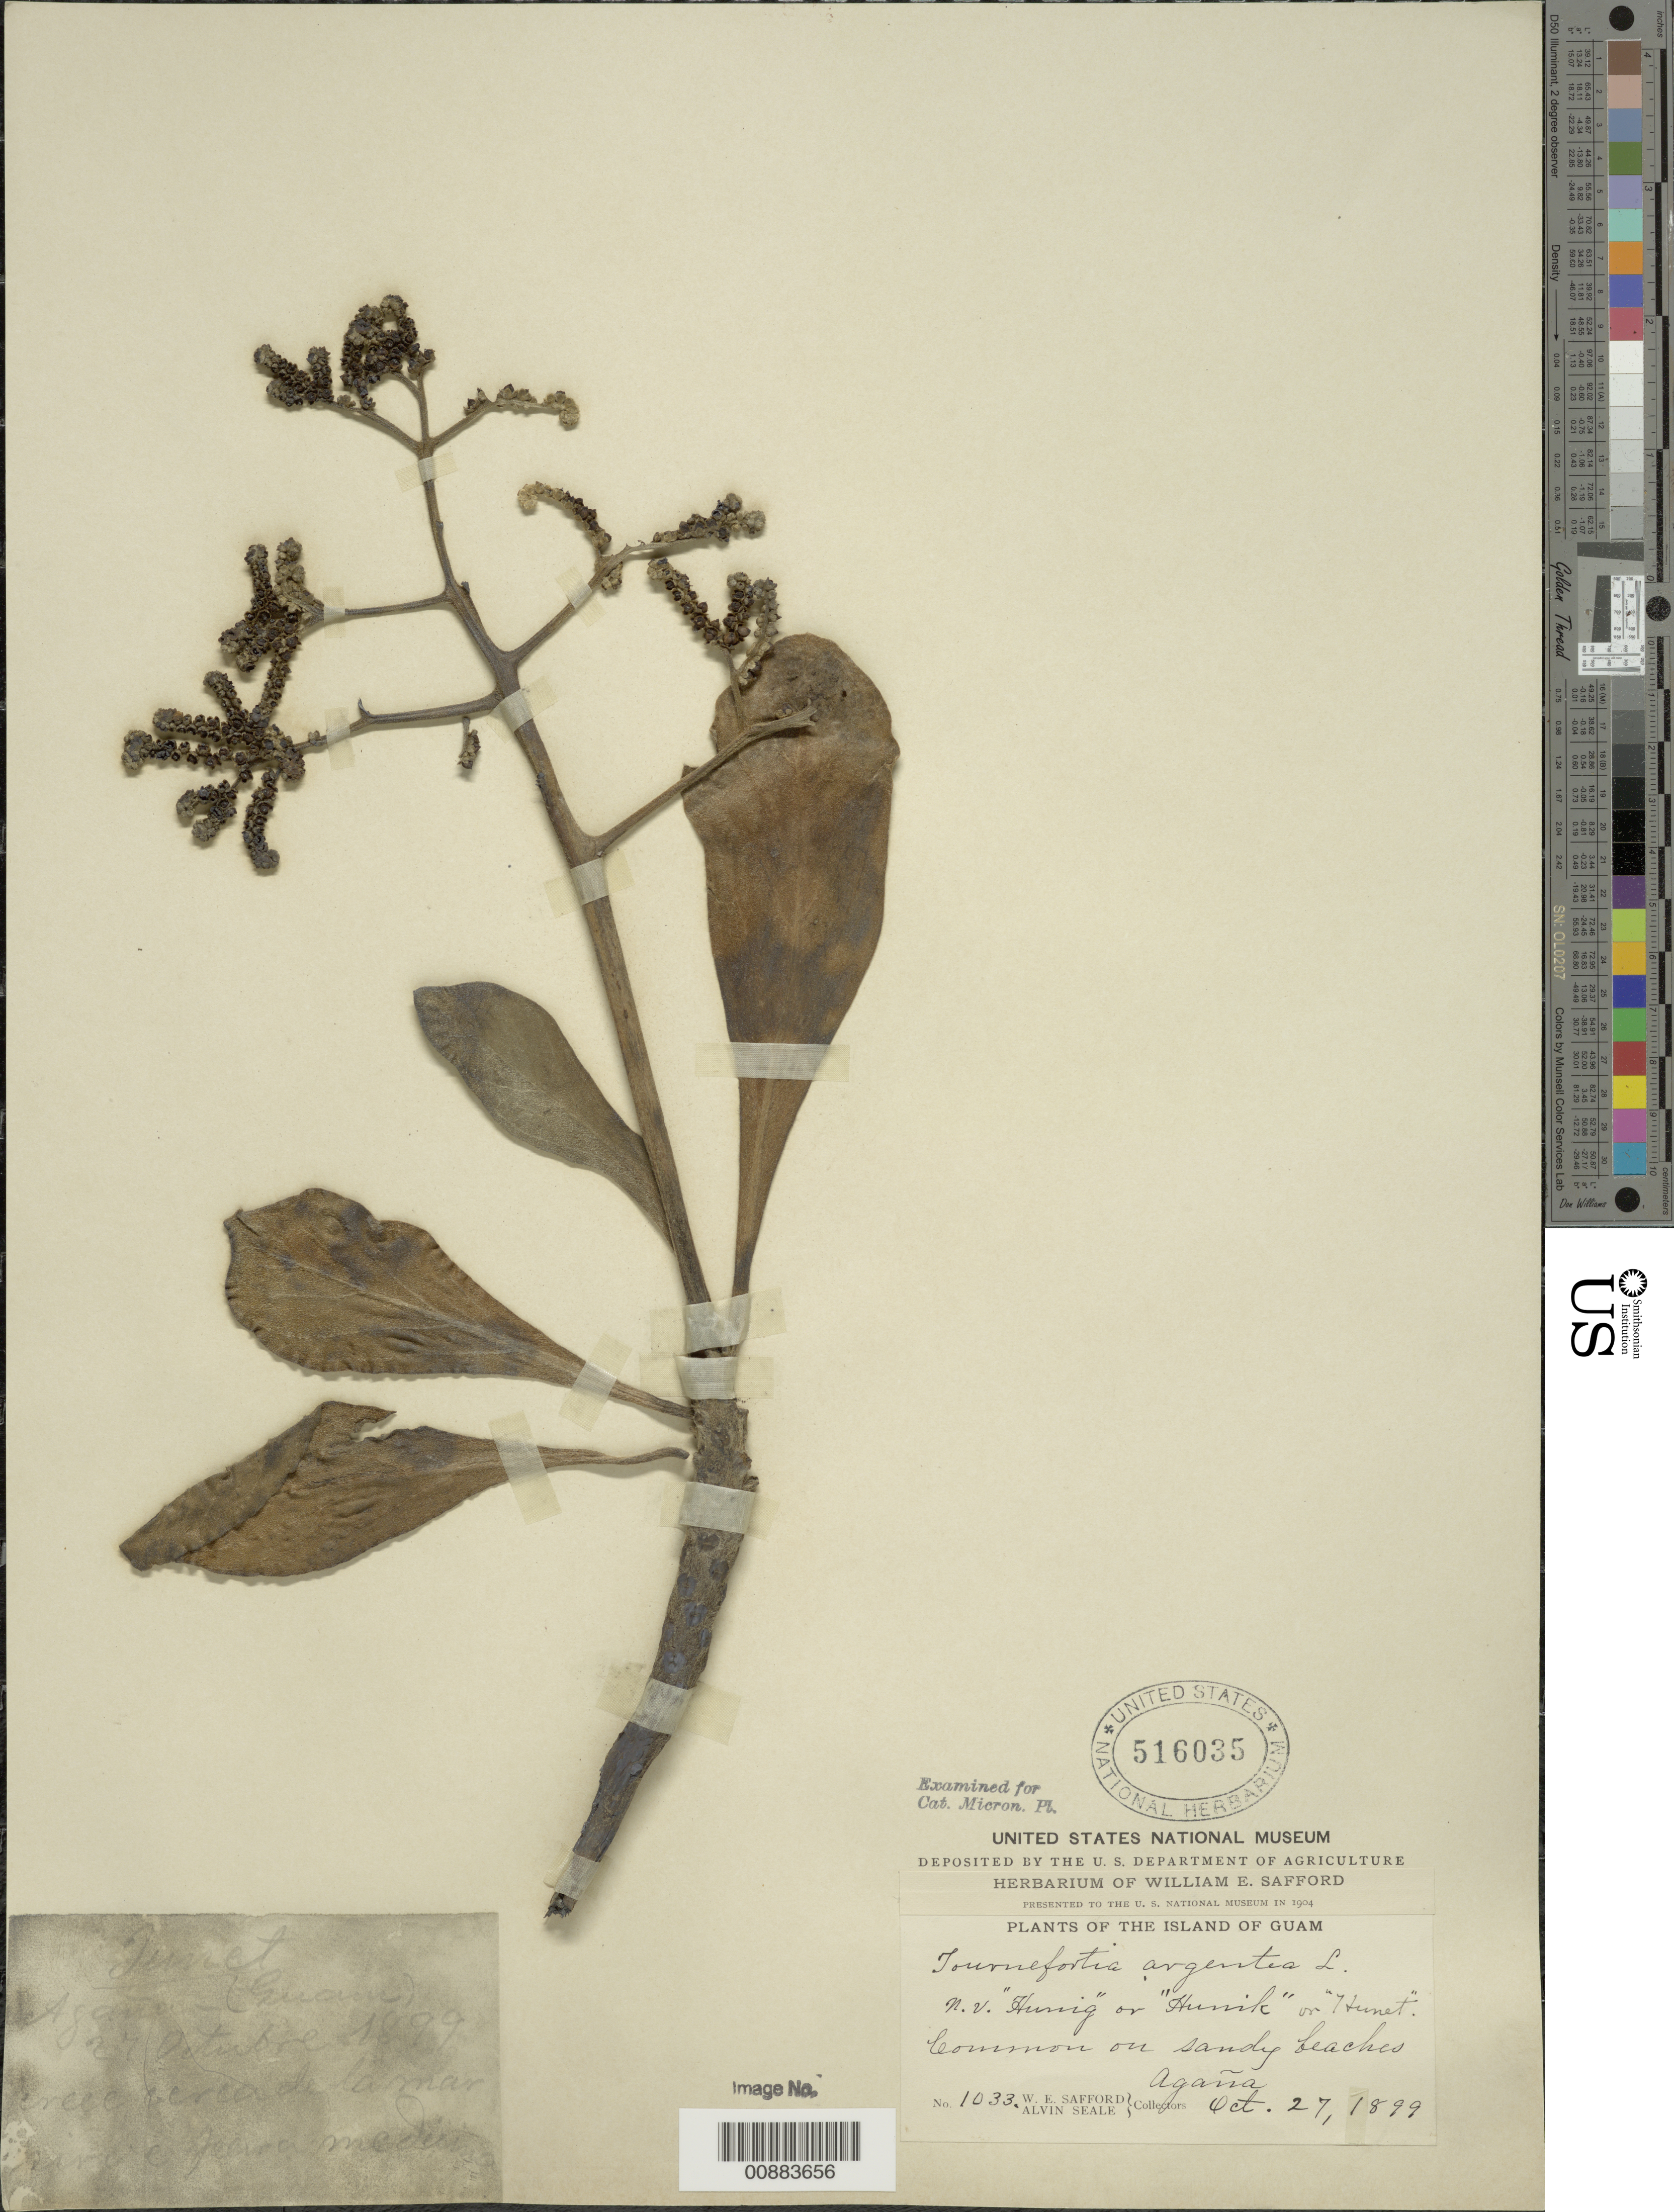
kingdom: Plantae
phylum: Tracheophyta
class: Magnoliopsida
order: Boraginales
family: Heliotropiaceae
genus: Heliotropium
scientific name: Heliotropium arboreum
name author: (Blanco) Mabberley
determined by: Wagner, W. L., (BOT), Smithsonian Institution - National Museum of Natural History (UNITED STATES)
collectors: W. E. Safford & A. Seale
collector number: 1033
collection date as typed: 27 Oct 1899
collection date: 1899-10-27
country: Guam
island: Guam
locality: Town of Agana - common on sandy beaches.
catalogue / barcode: US 516035